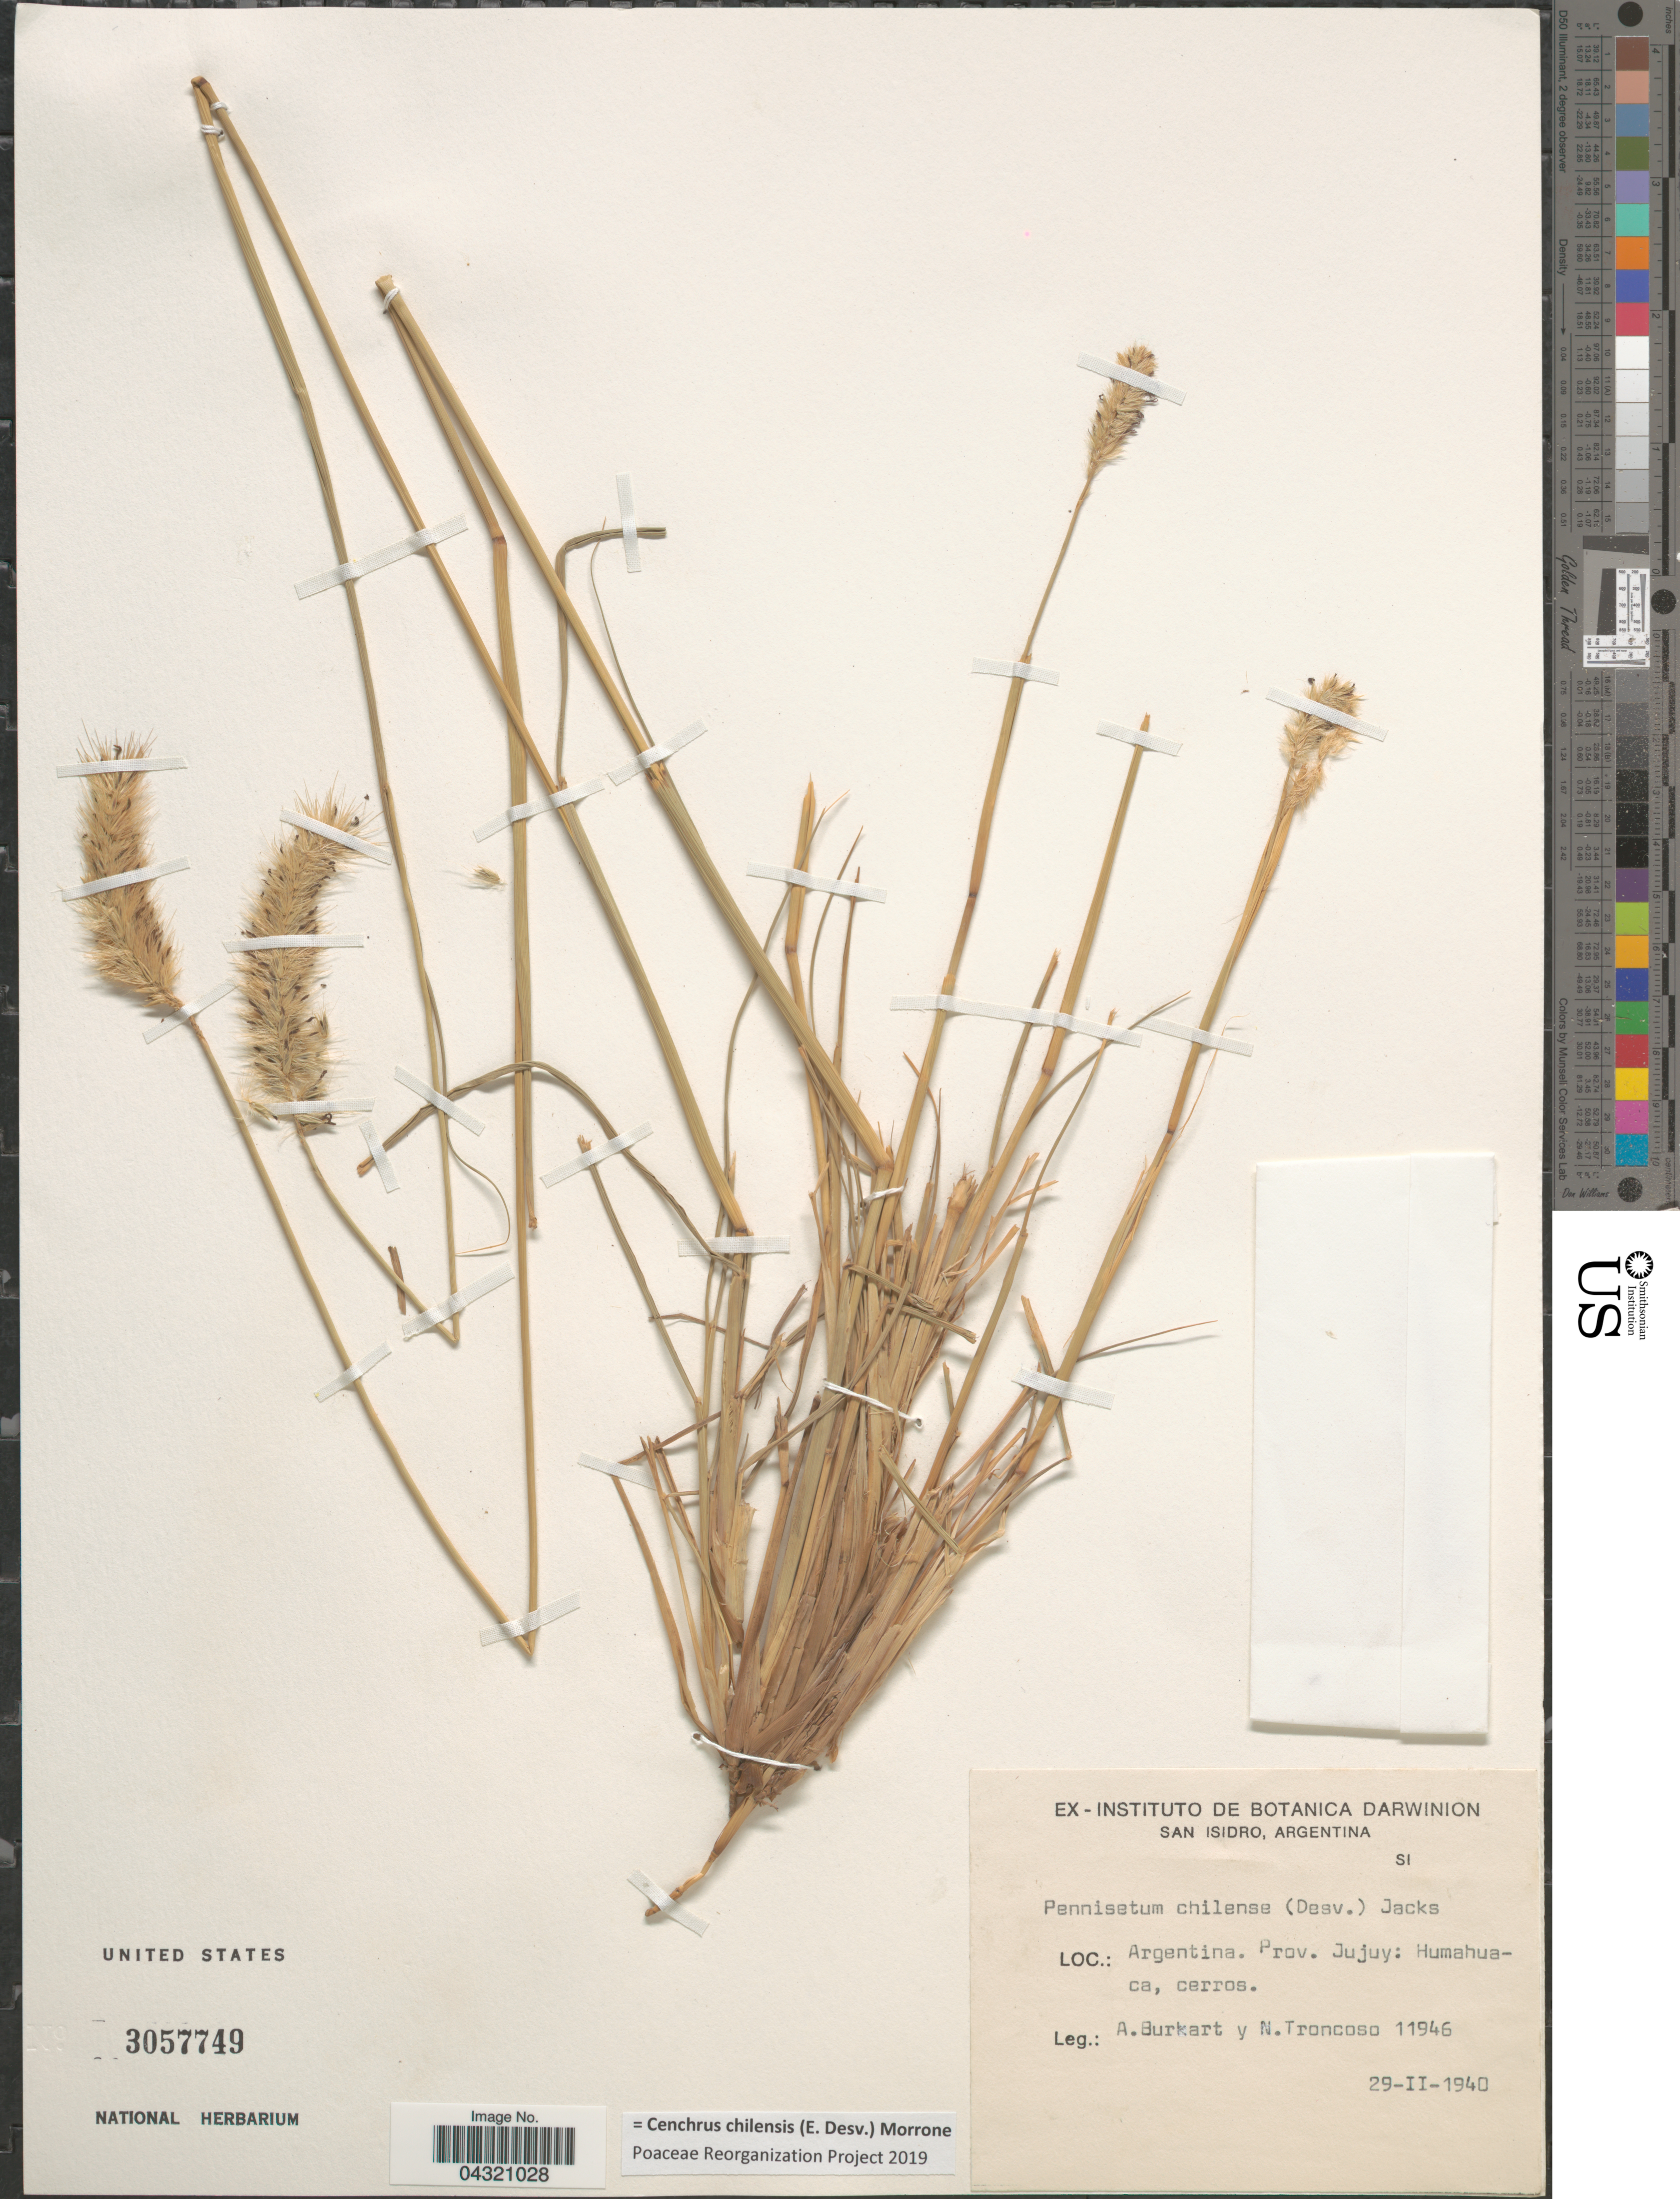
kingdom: Plantae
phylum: Tracheophyta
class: Liliopsida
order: Poales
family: Poaceae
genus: Cenchrus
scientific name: Cenchrus chilensis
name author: (É. Desv.) Morrone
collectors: A. E. Burkart & N. Troncoso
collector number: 11946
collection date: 1940-02-29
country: Argentina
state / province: Jujuy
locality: Humahuaca, cerros.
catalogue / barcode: US 3057749